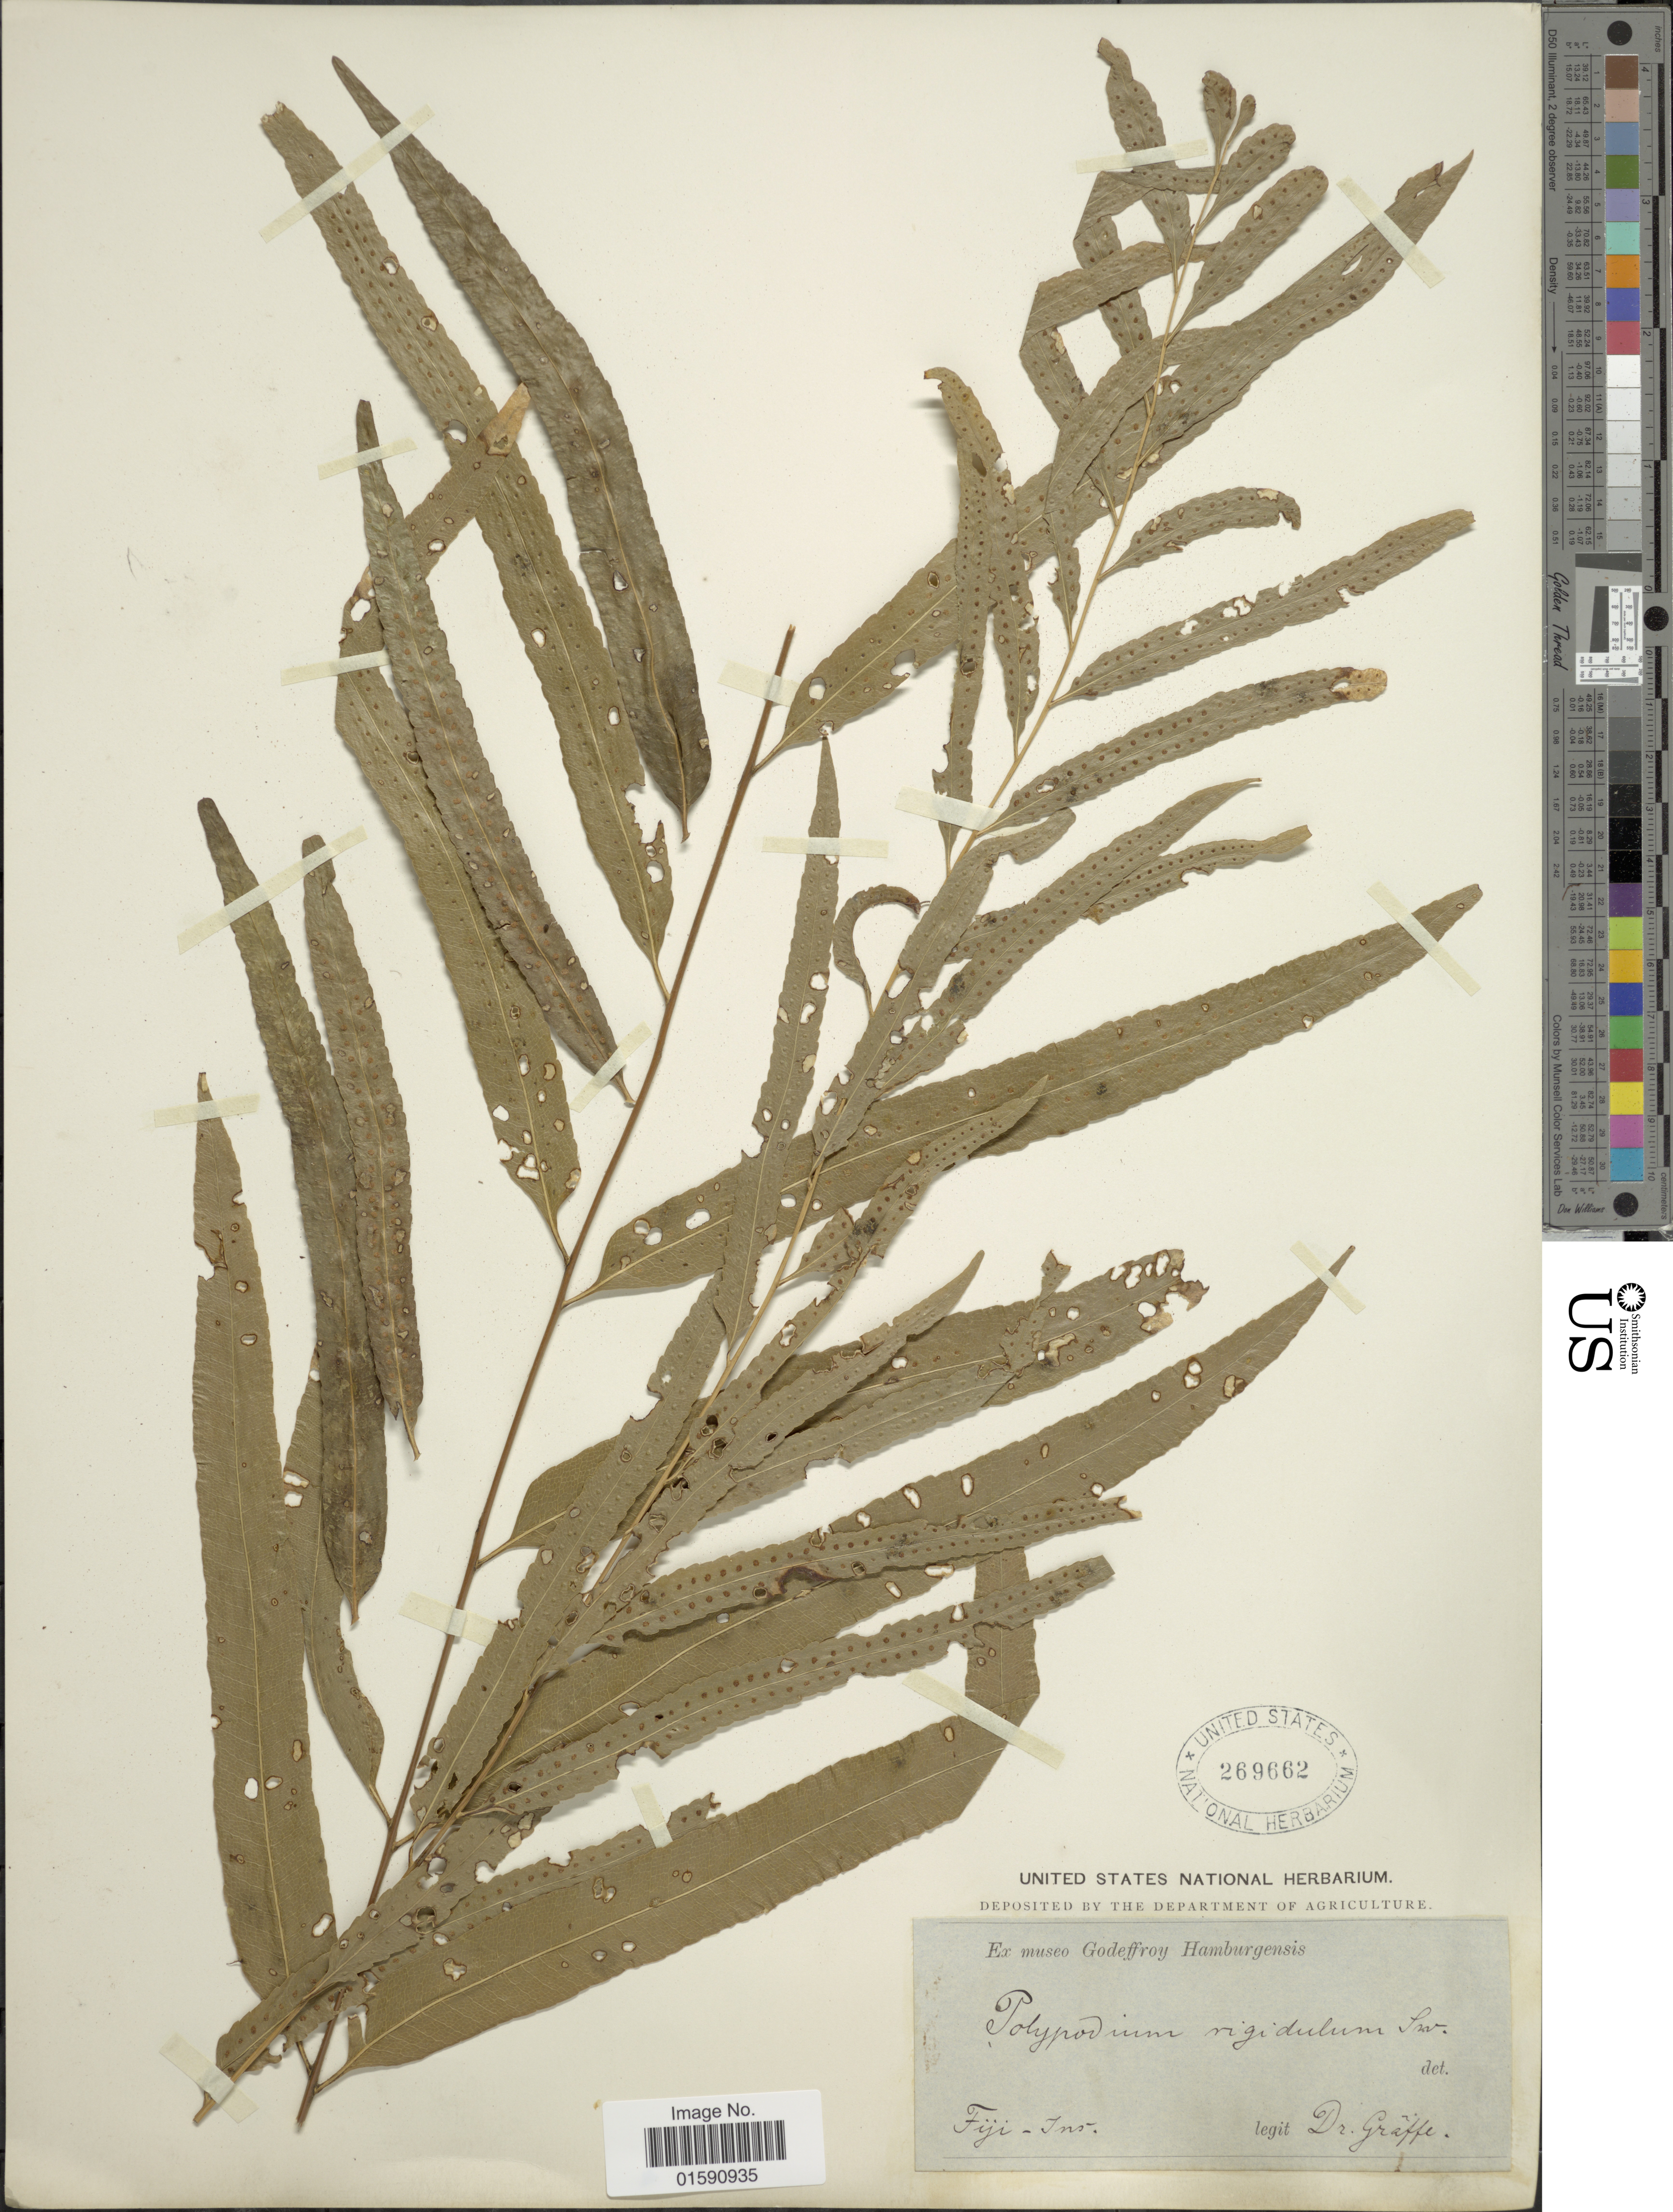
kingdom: Plantae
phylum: Tracheophyta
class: Polypodiopsida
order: Polypodiales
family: Polypodiaceae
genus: Drynaria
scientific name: Drynaria rigidula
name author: (Sw.) Bedd.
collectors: Graffe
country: Fiji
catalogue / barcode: US 269662